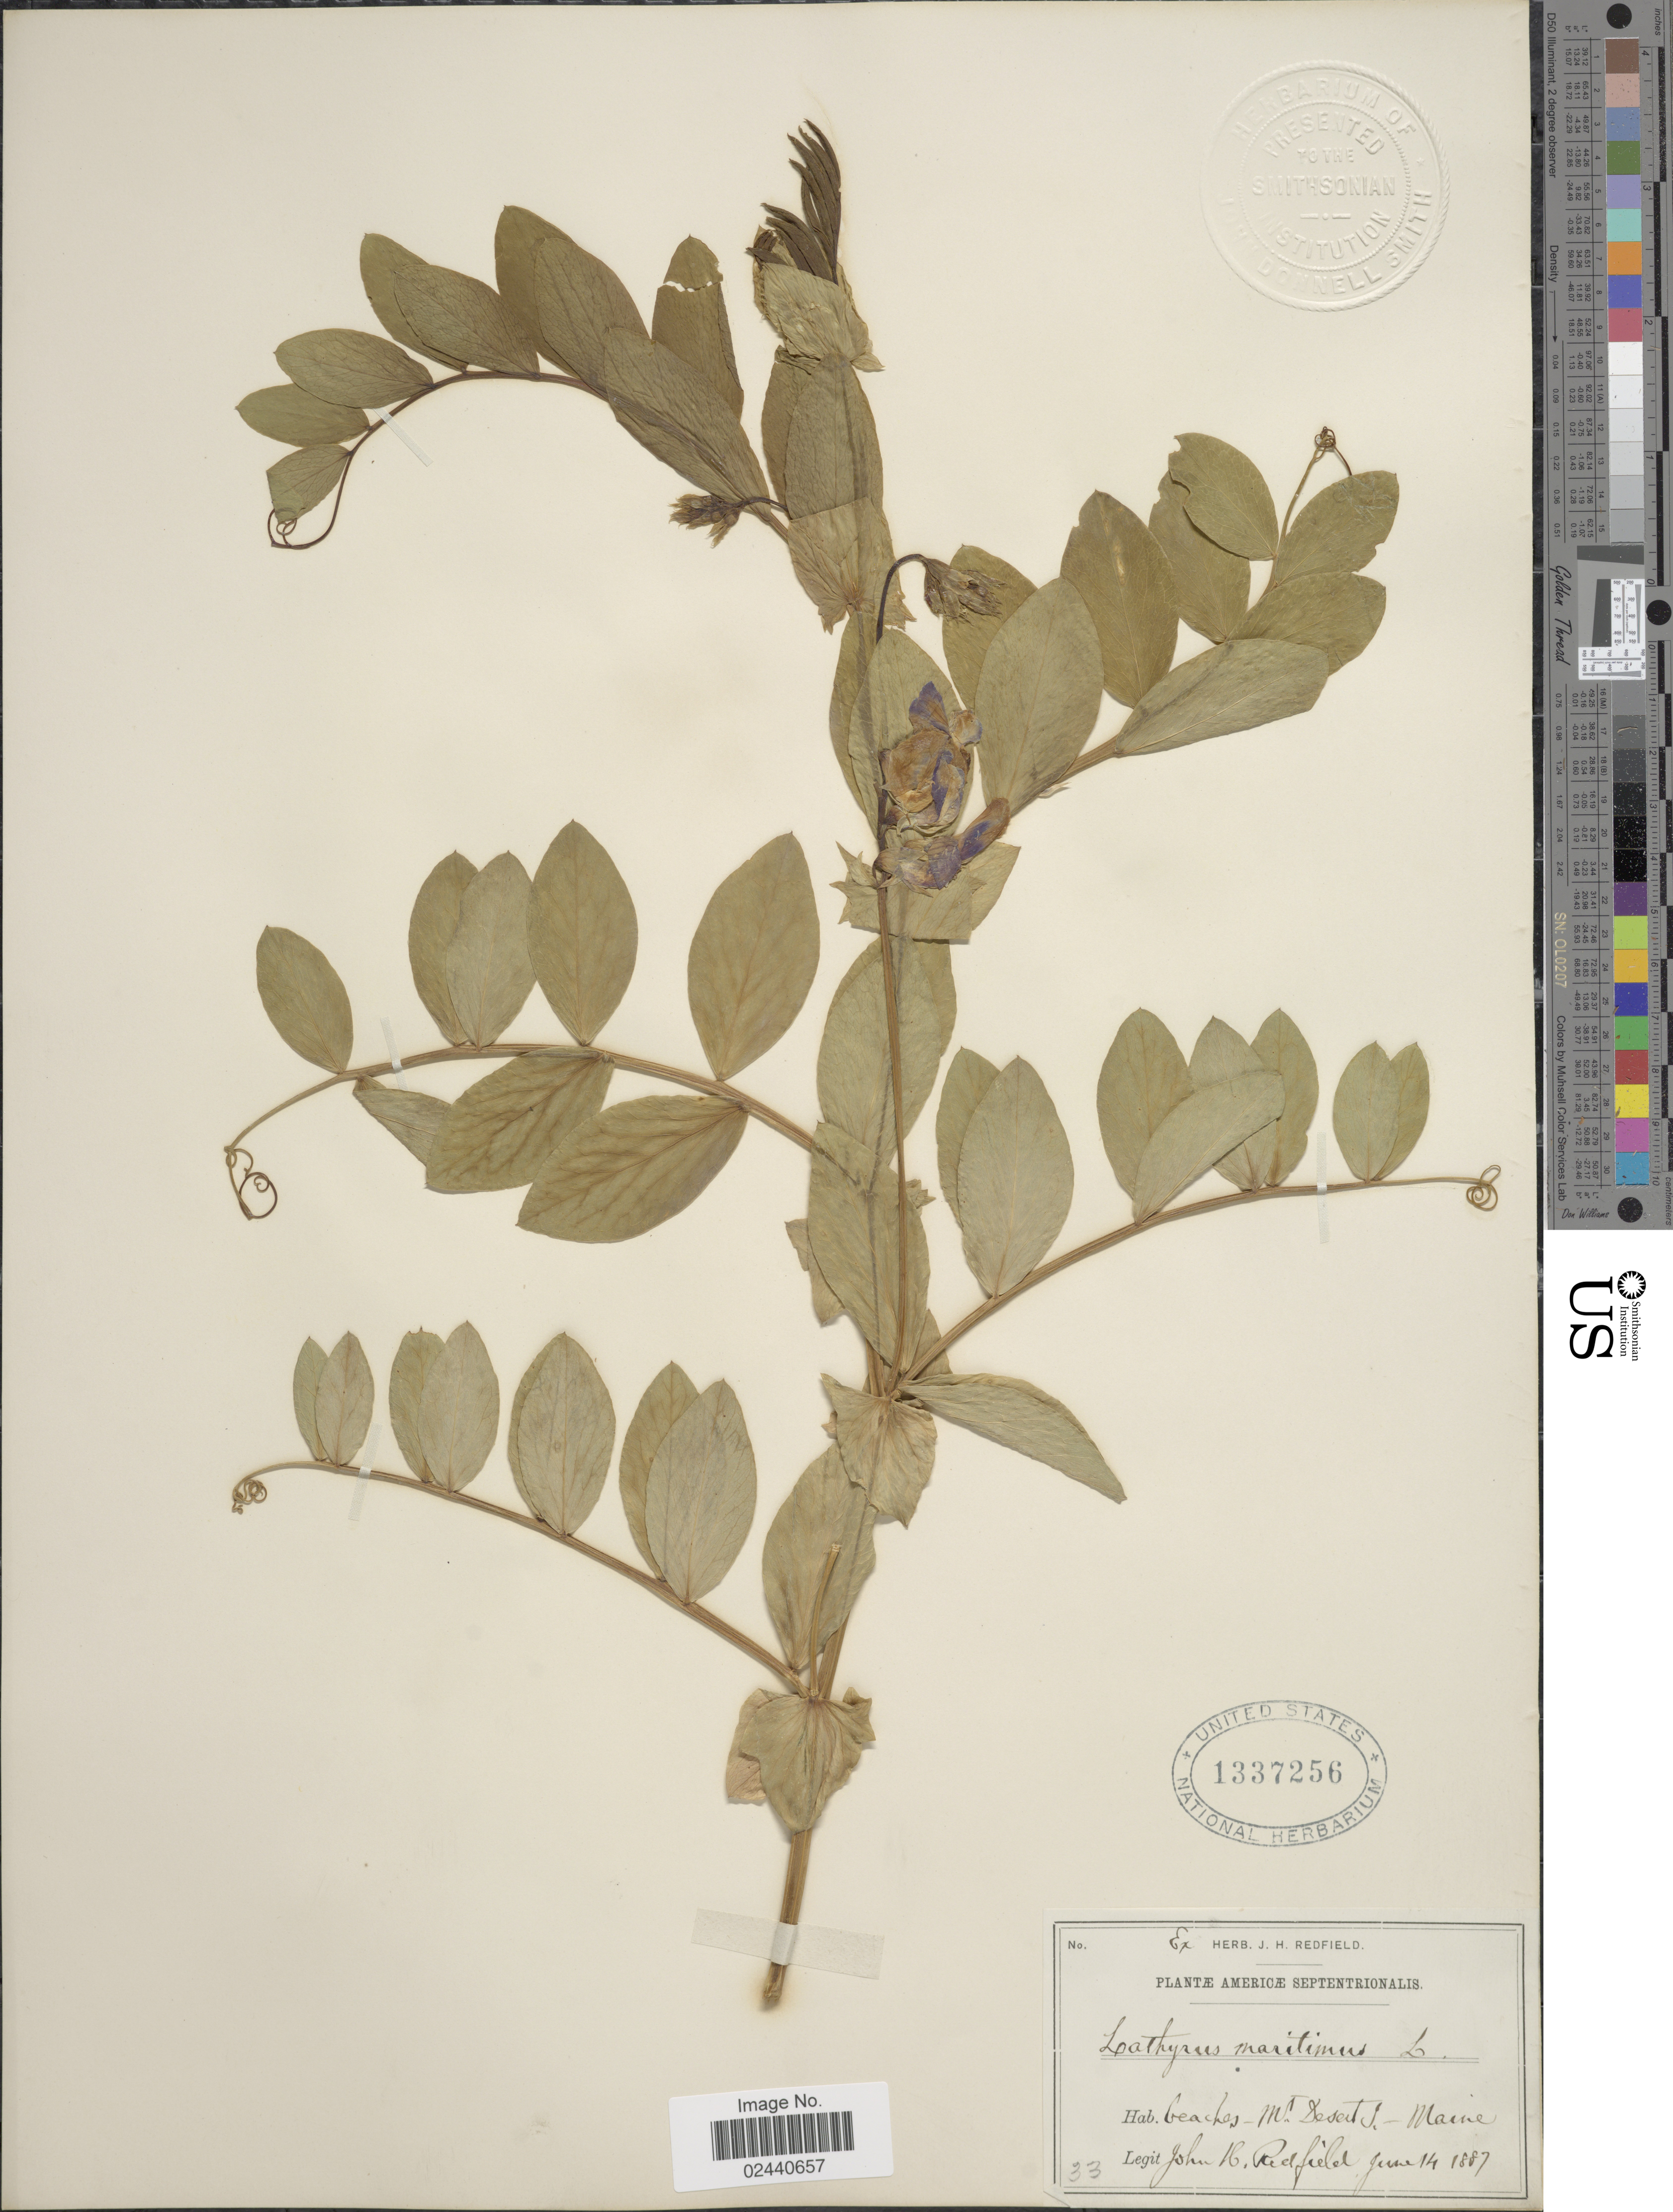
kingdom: Plantae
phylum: Tracheophyta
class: Magnoliopsida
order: Fabales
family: Fabaceae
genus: Lathyrus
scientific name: Lathyrus japonicus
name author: Willd.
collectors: J. Redfield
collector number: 33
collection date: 1887-06-14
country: United States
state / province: Maine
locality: Mt. Desert S., Americae Septentrionalis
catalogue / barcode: US 1337256